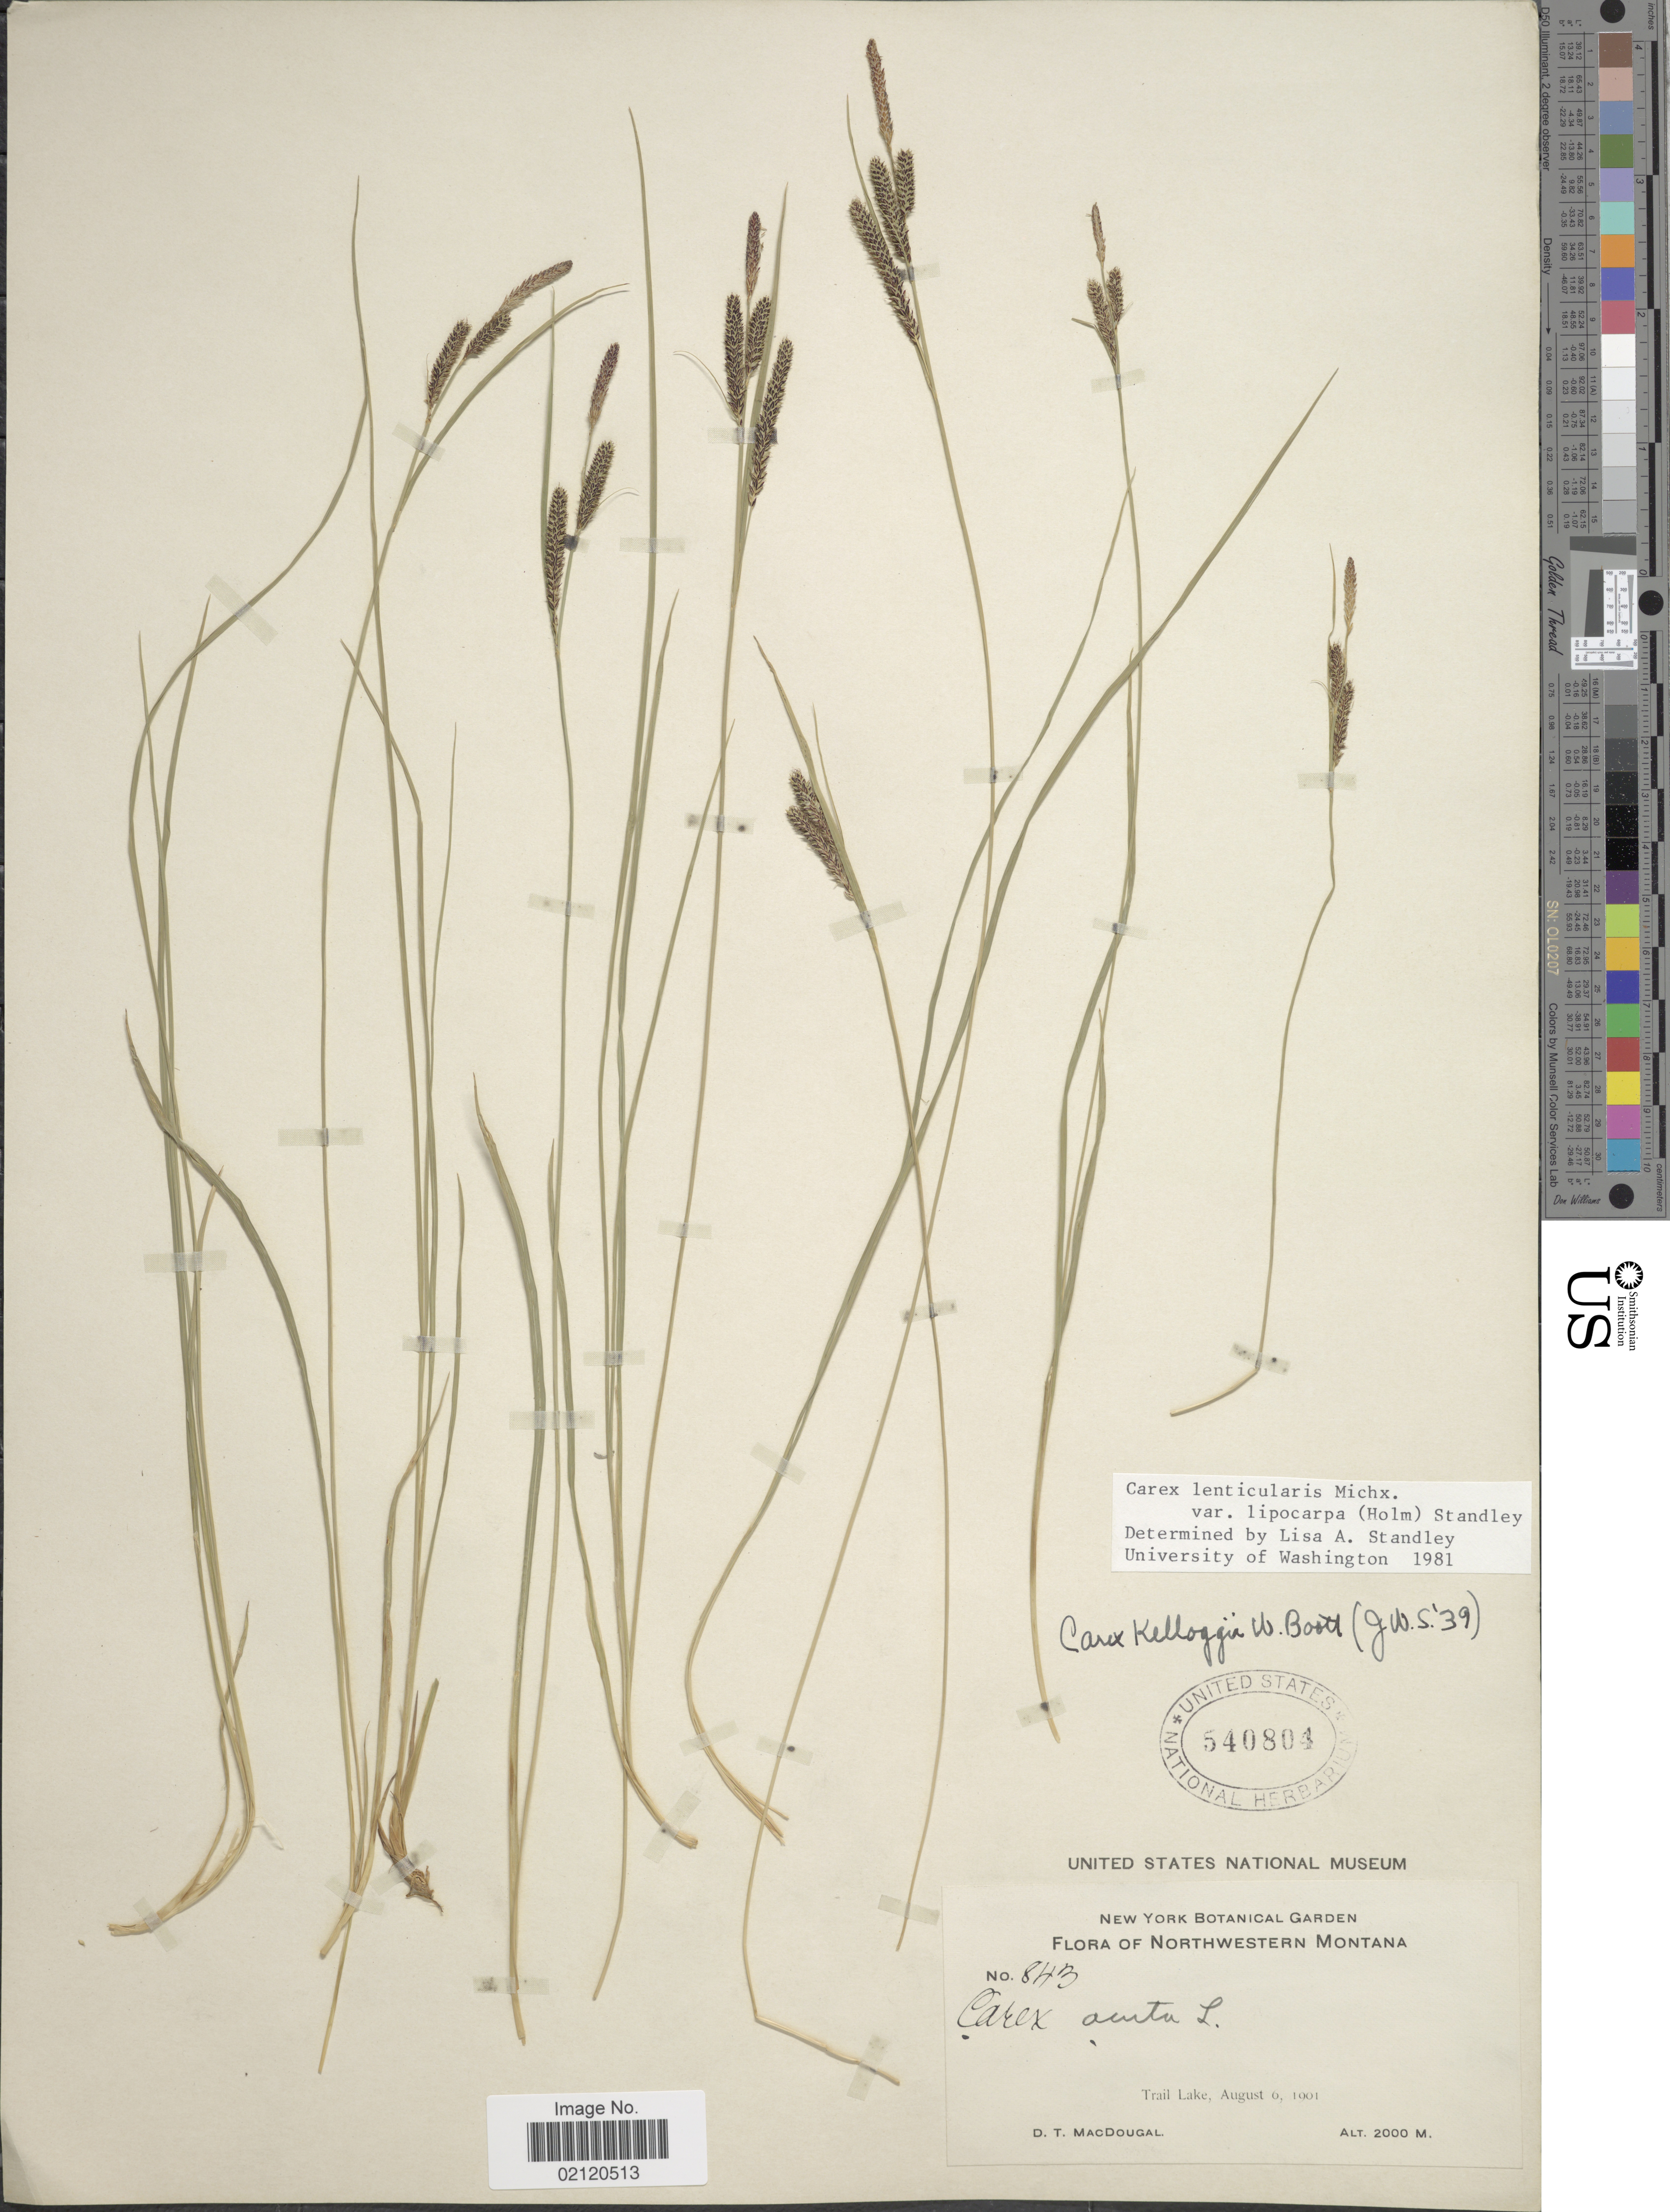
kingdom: Plantae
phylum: Tracheophyta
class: Liliopsida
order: Poales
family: Cyperaceae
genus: Carex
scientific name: Carex kelloggii var. kelloggii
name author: W. Boott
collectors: D. T. MacDougal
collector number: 843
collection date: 1901-08-06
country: United States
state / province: Montana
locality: Northwestern Montana, Trail Lake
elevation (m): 2000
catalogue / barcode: US 540804